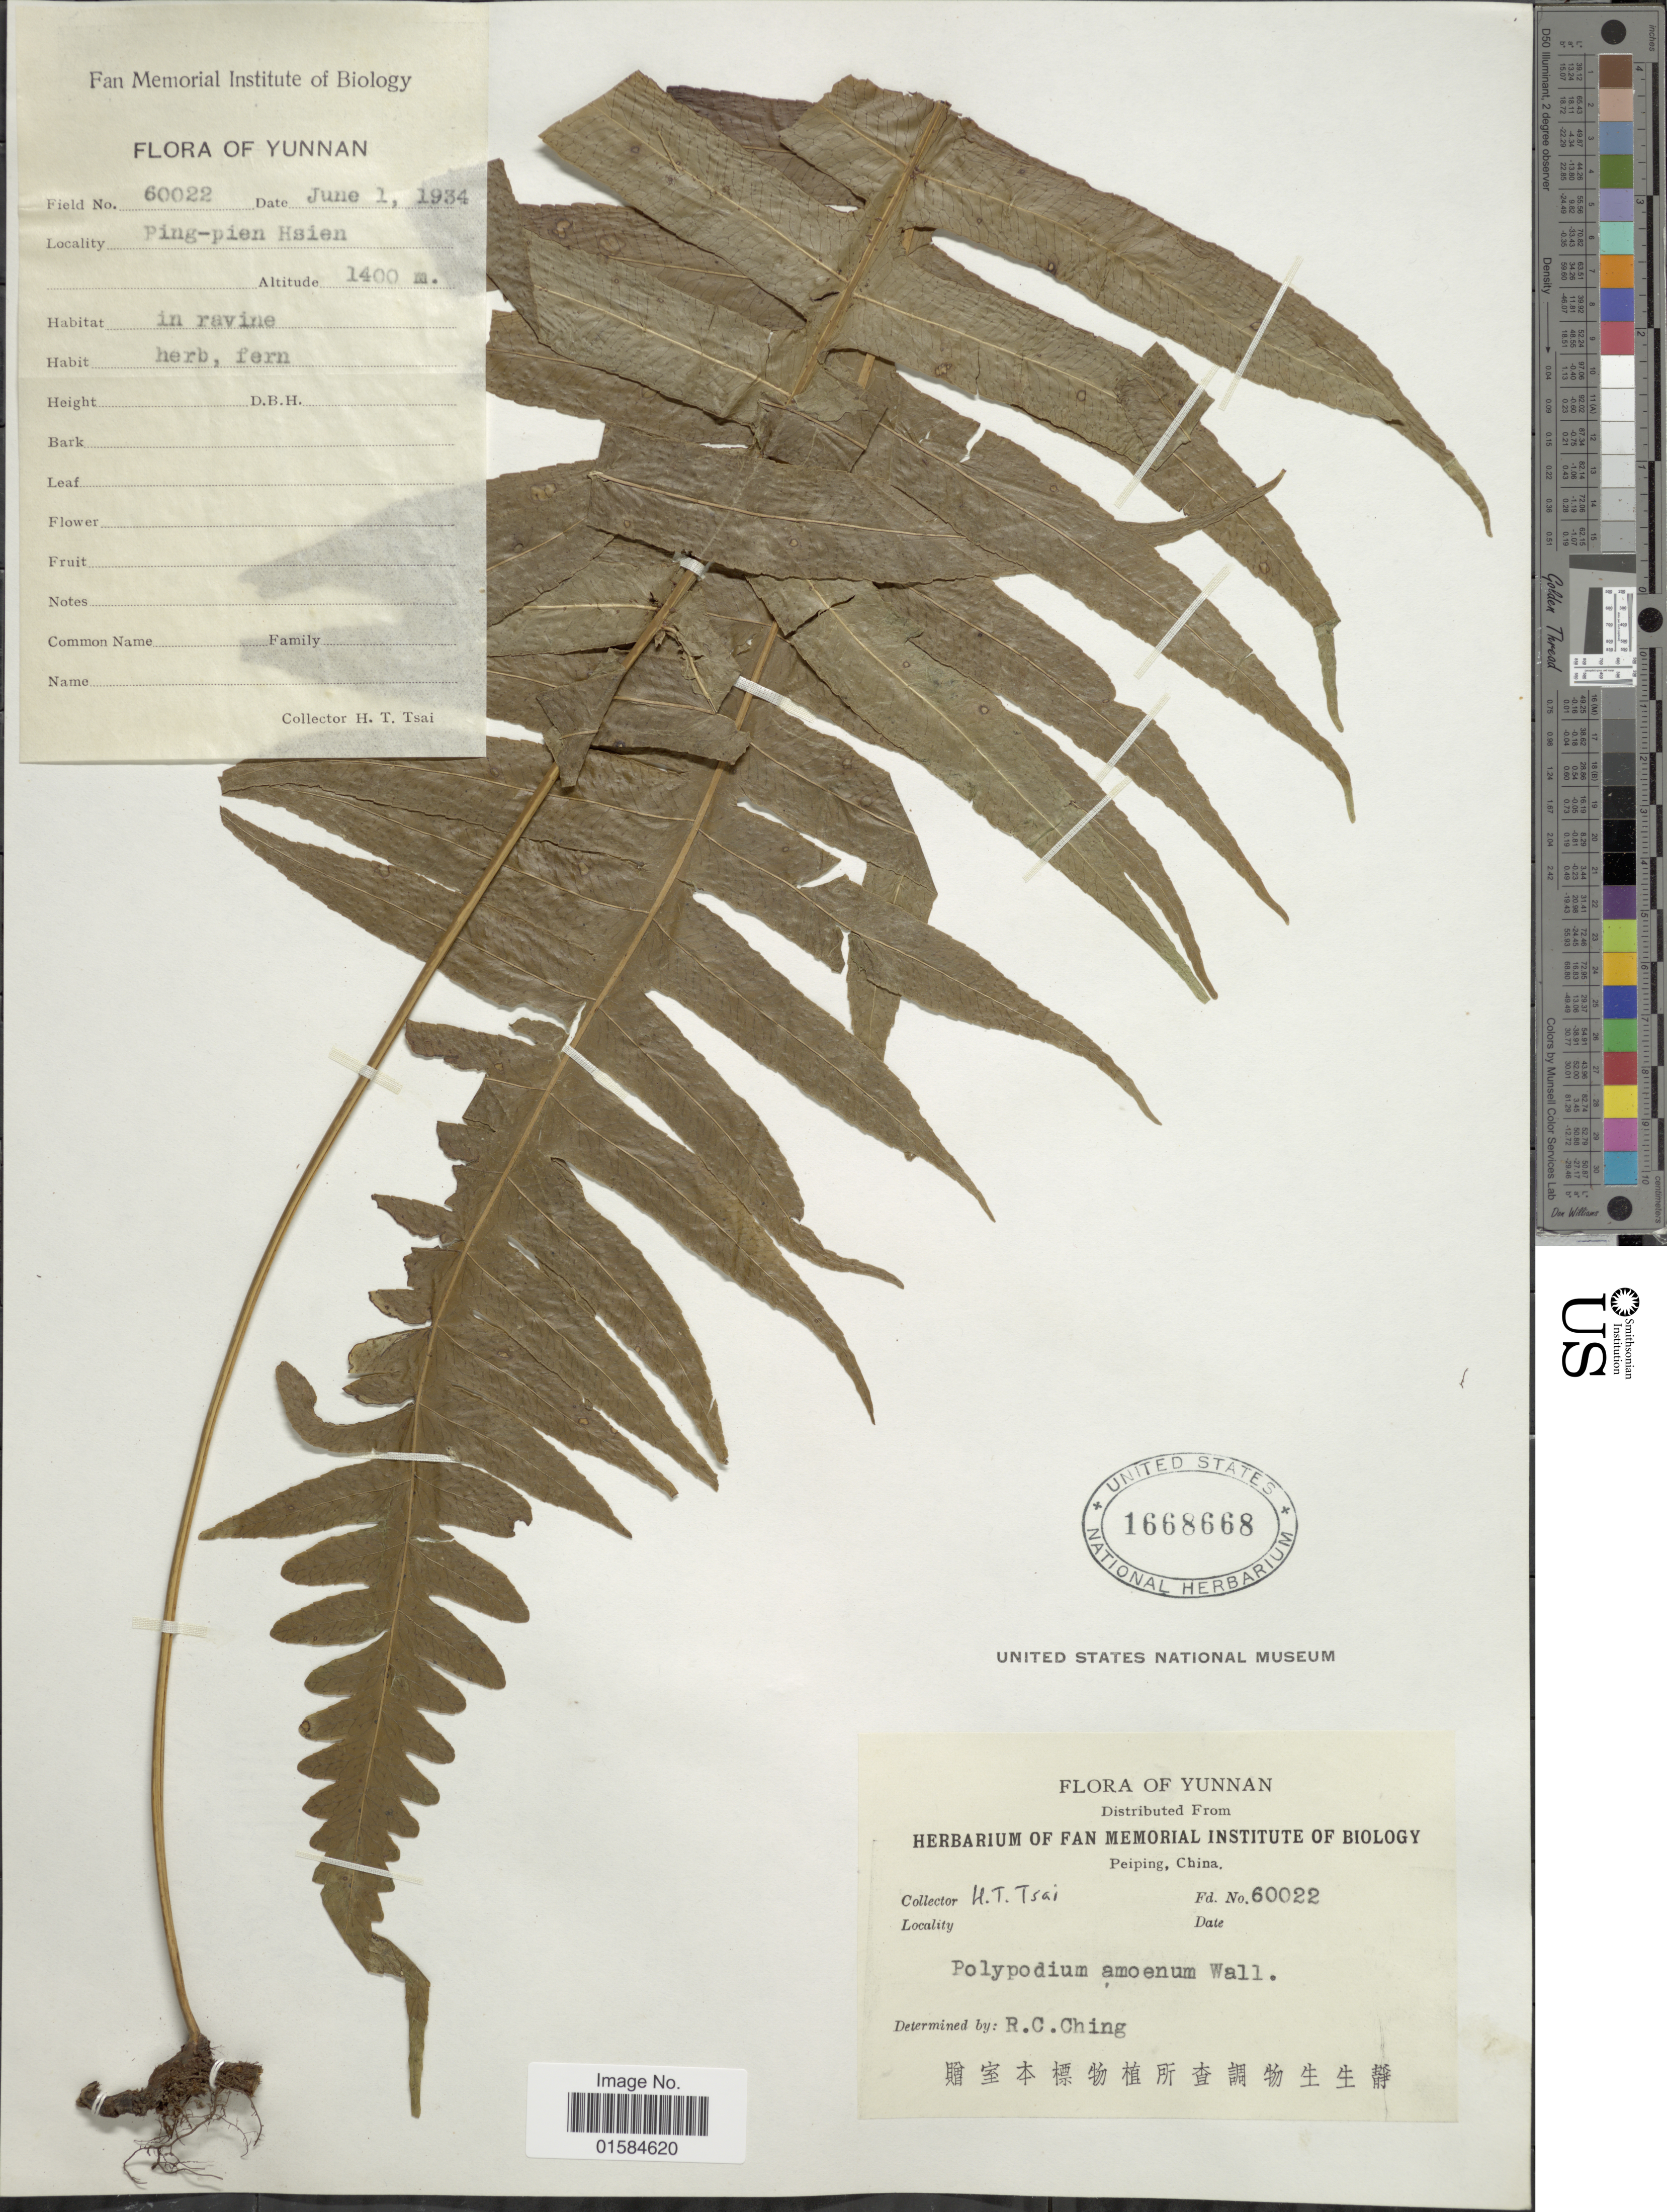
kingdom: Plantae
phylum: Tracheophyta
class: Polypodiopsida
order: Polypodiales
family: Polypodiaceae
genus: Goniophlebium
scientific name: Goniophlebium amoenum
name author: (Wall. ex Mett.) J. Sm.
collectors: H. Tsai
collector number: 60022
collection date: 1934-06-01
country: China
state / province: Yunnan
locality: Ping-pien Hsien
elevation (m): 1400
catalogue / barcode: US 1668668